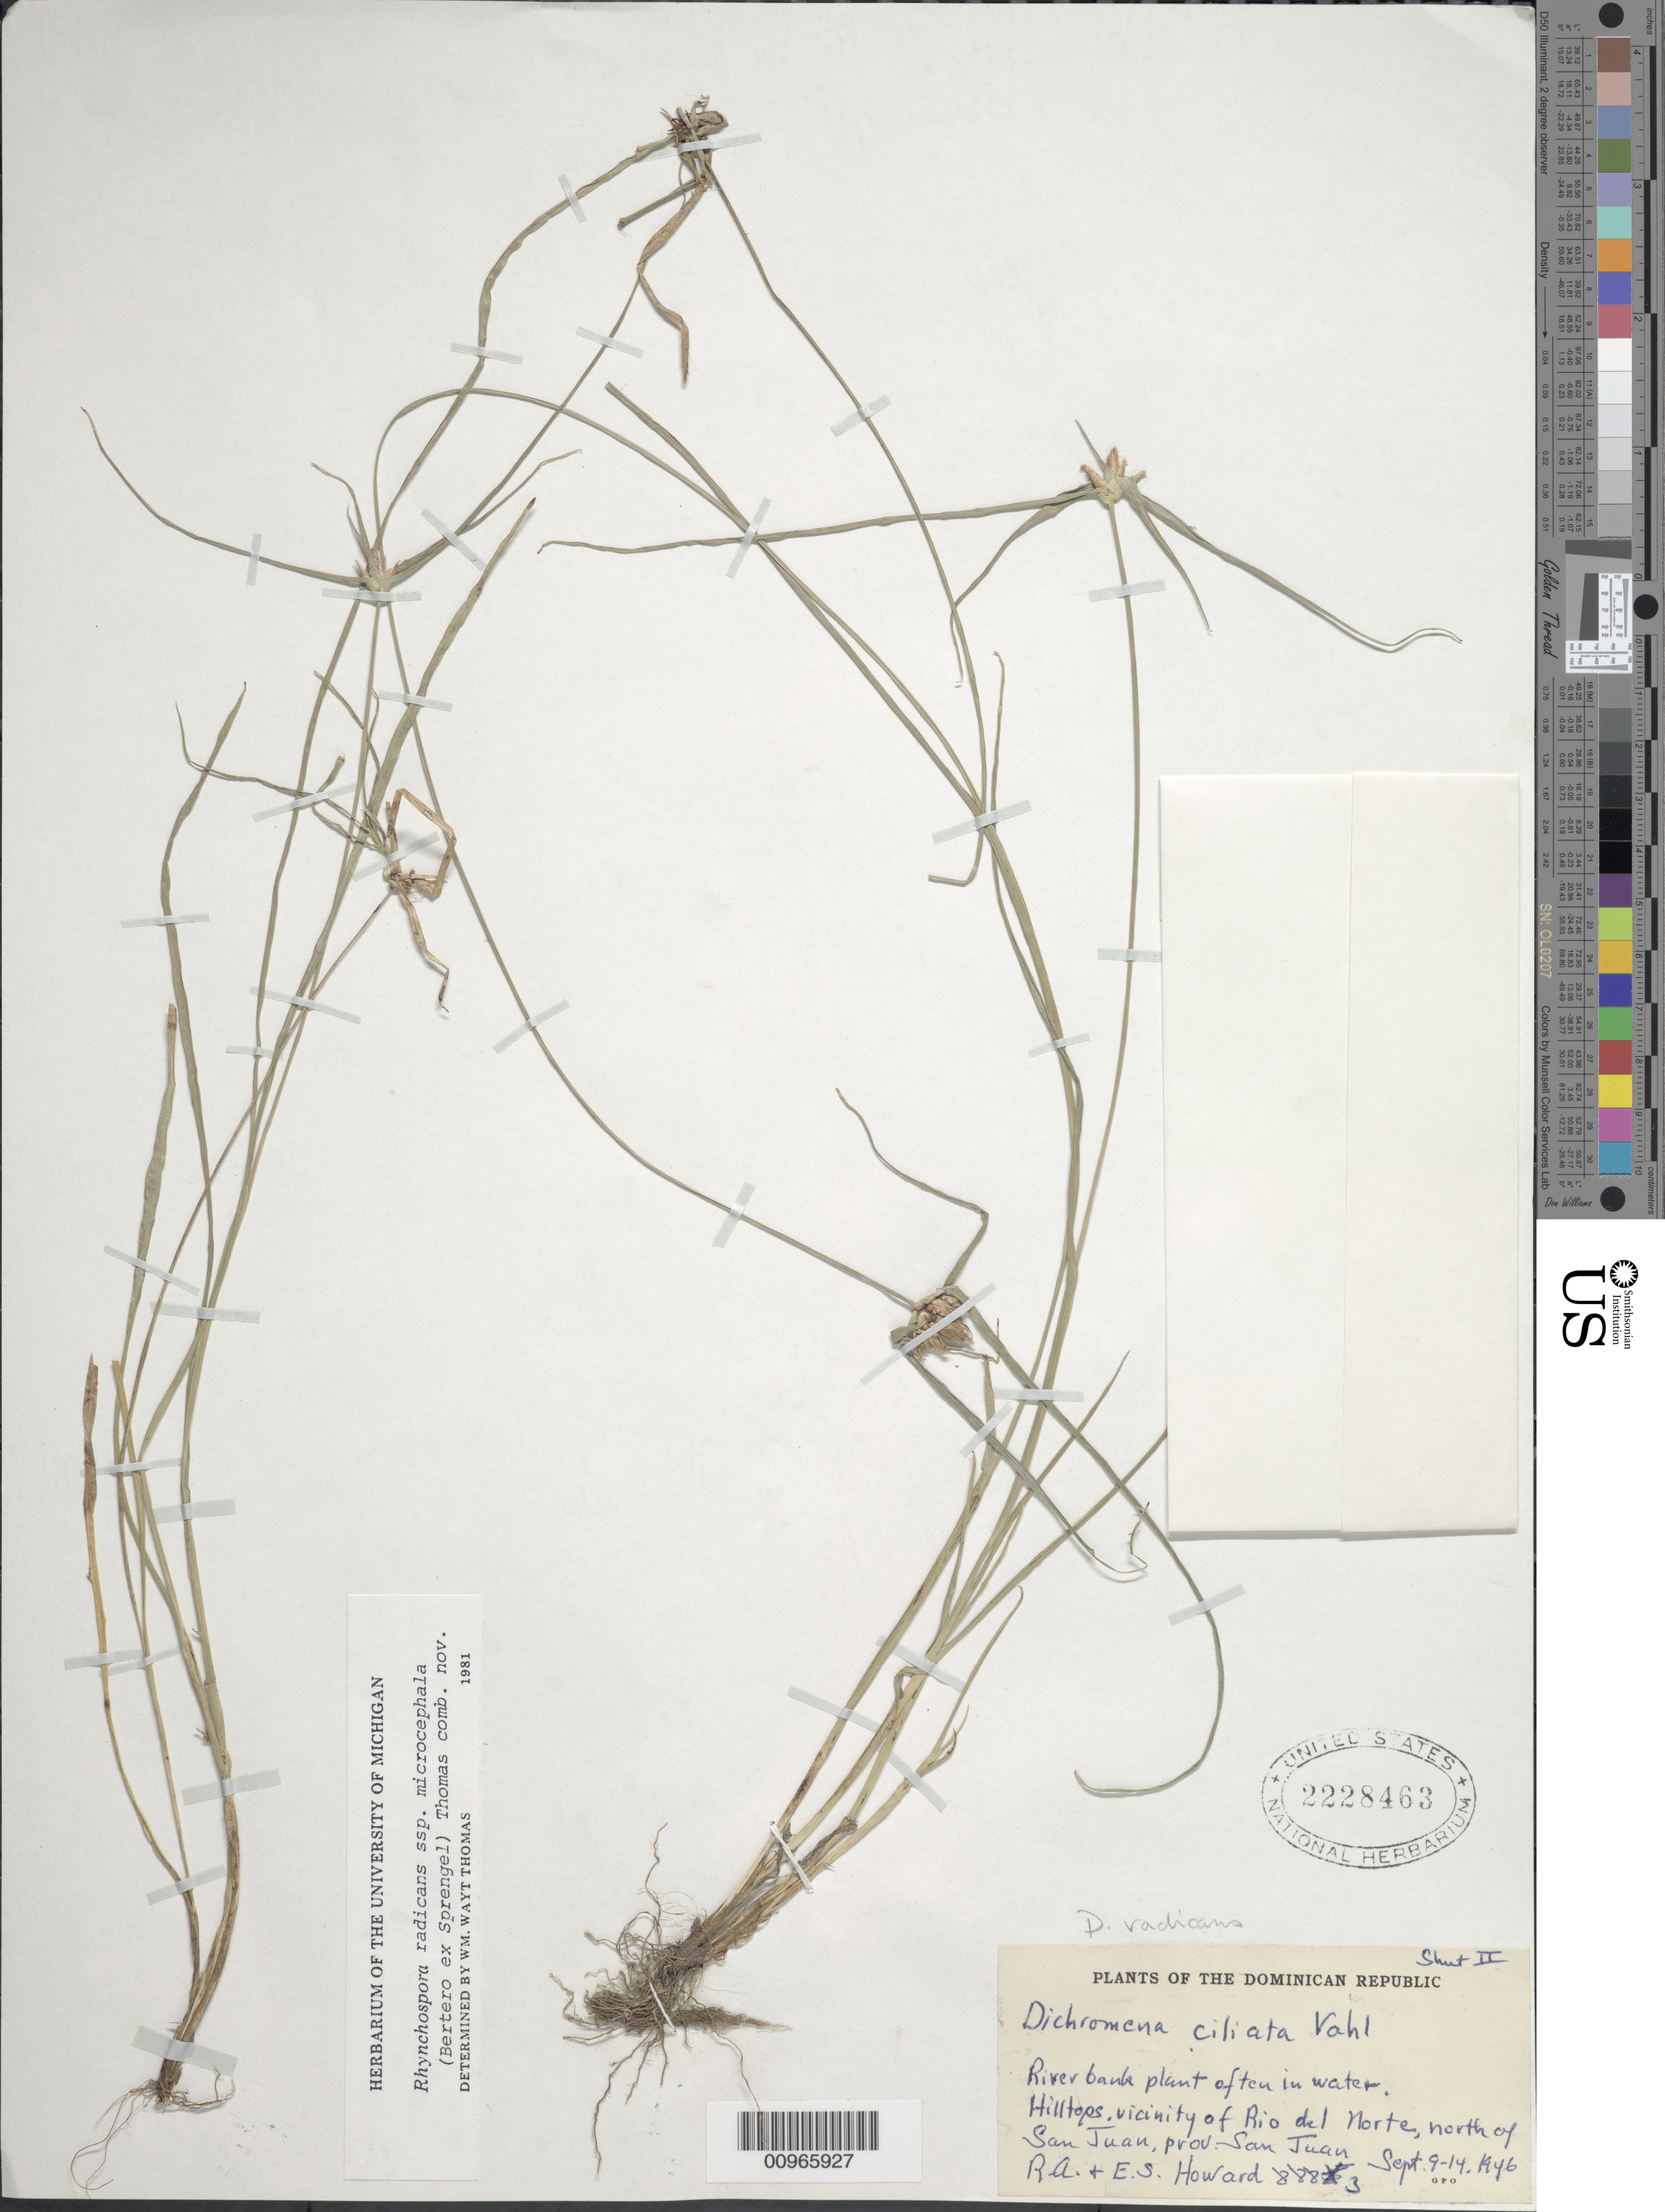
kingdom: Plantae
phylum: Tracheophyta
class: Liliopsida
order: Poales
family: Cyperaceae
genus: Rhynchospora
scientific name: Rhynchospora radicans subsp. microcephala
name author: (Bertero ex Spreng.) W.W. Thomas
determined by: Thomas, W. W., (NY), New York Botanical Garden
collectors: R. A. Howard & E. S. Howard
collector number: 8883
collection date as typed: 09 Sep 1946 to 14 Sep 1946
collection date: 1946-09-09/1946-09-14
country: Dominican Republic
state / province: San Juan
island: Hispaniola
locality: Hillslopes, vicinity of Río Arriba del Norte, north of San Juan.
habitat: River bank often in water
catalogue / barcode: US 2228463